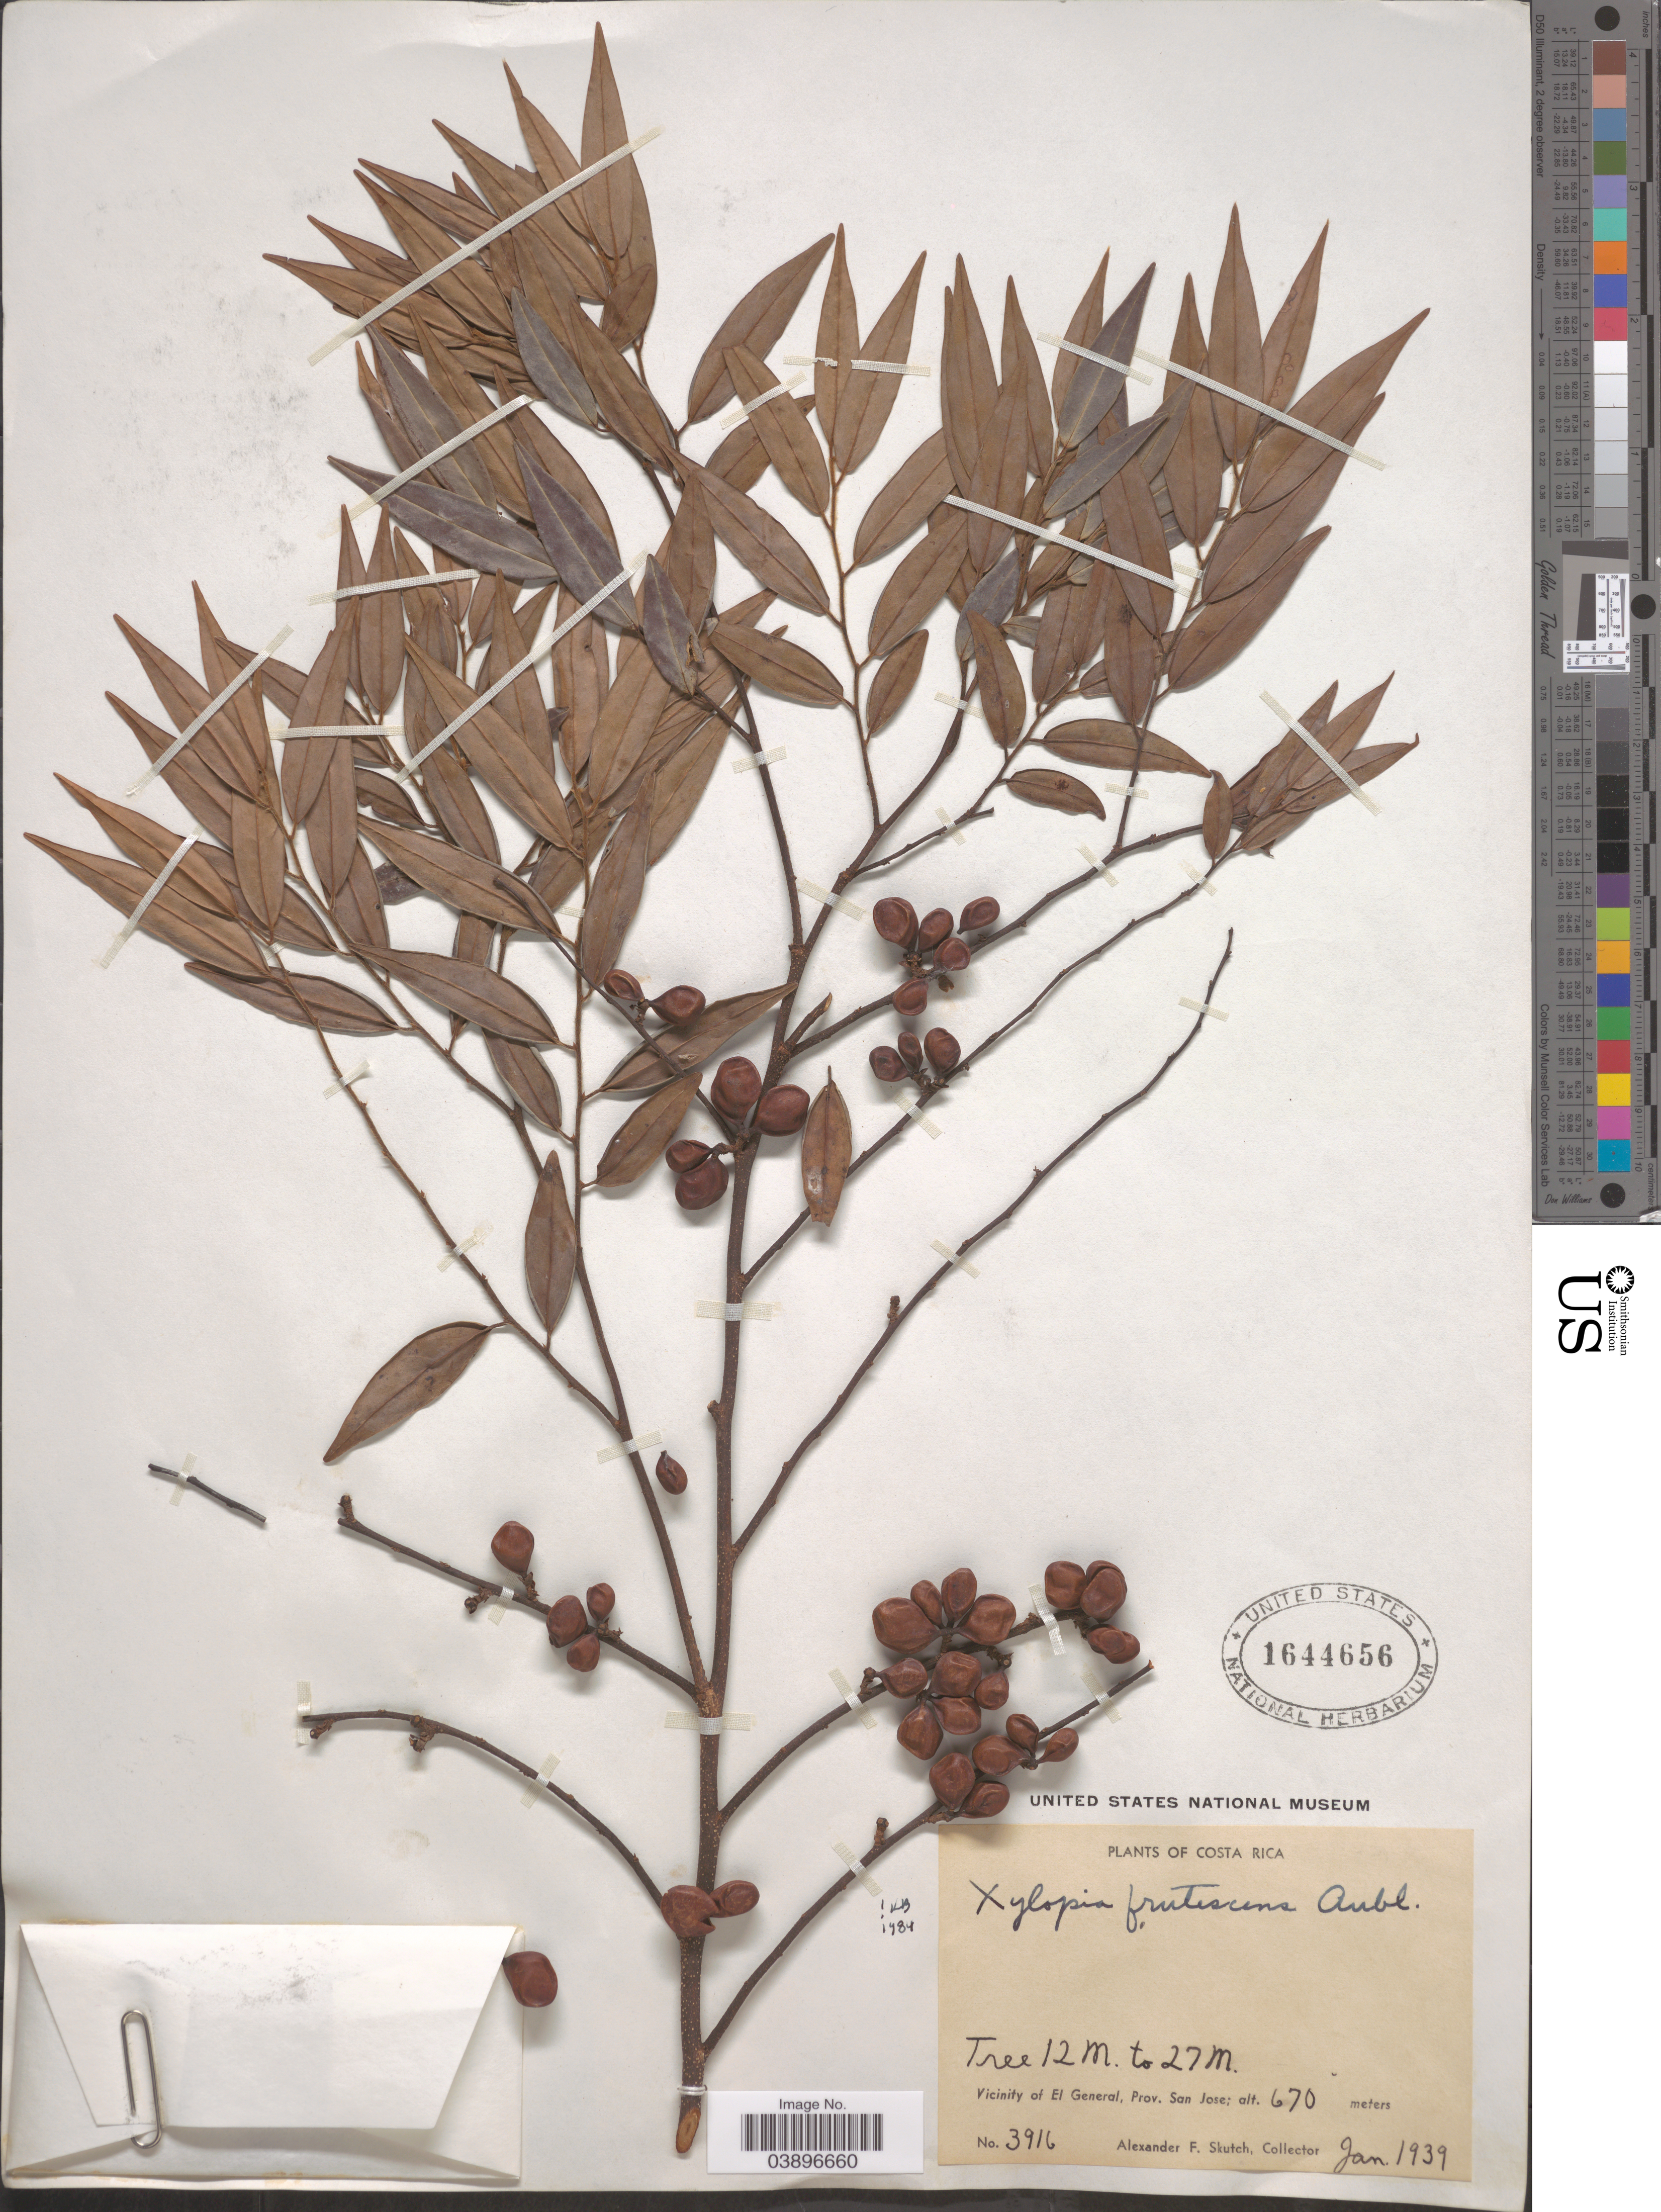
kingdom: Plantae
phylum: Tracheophyta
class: Magnoliopsida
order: Magnoliales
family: Annonaceae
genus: Xylopia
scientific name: Xylopia frutescens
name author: Aubl.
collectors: A. F. Skutch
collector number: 3916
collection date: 1939-01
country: Costa Rica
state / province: San José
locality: Vicinity of El General.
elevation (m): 670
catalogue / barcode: US 1644656